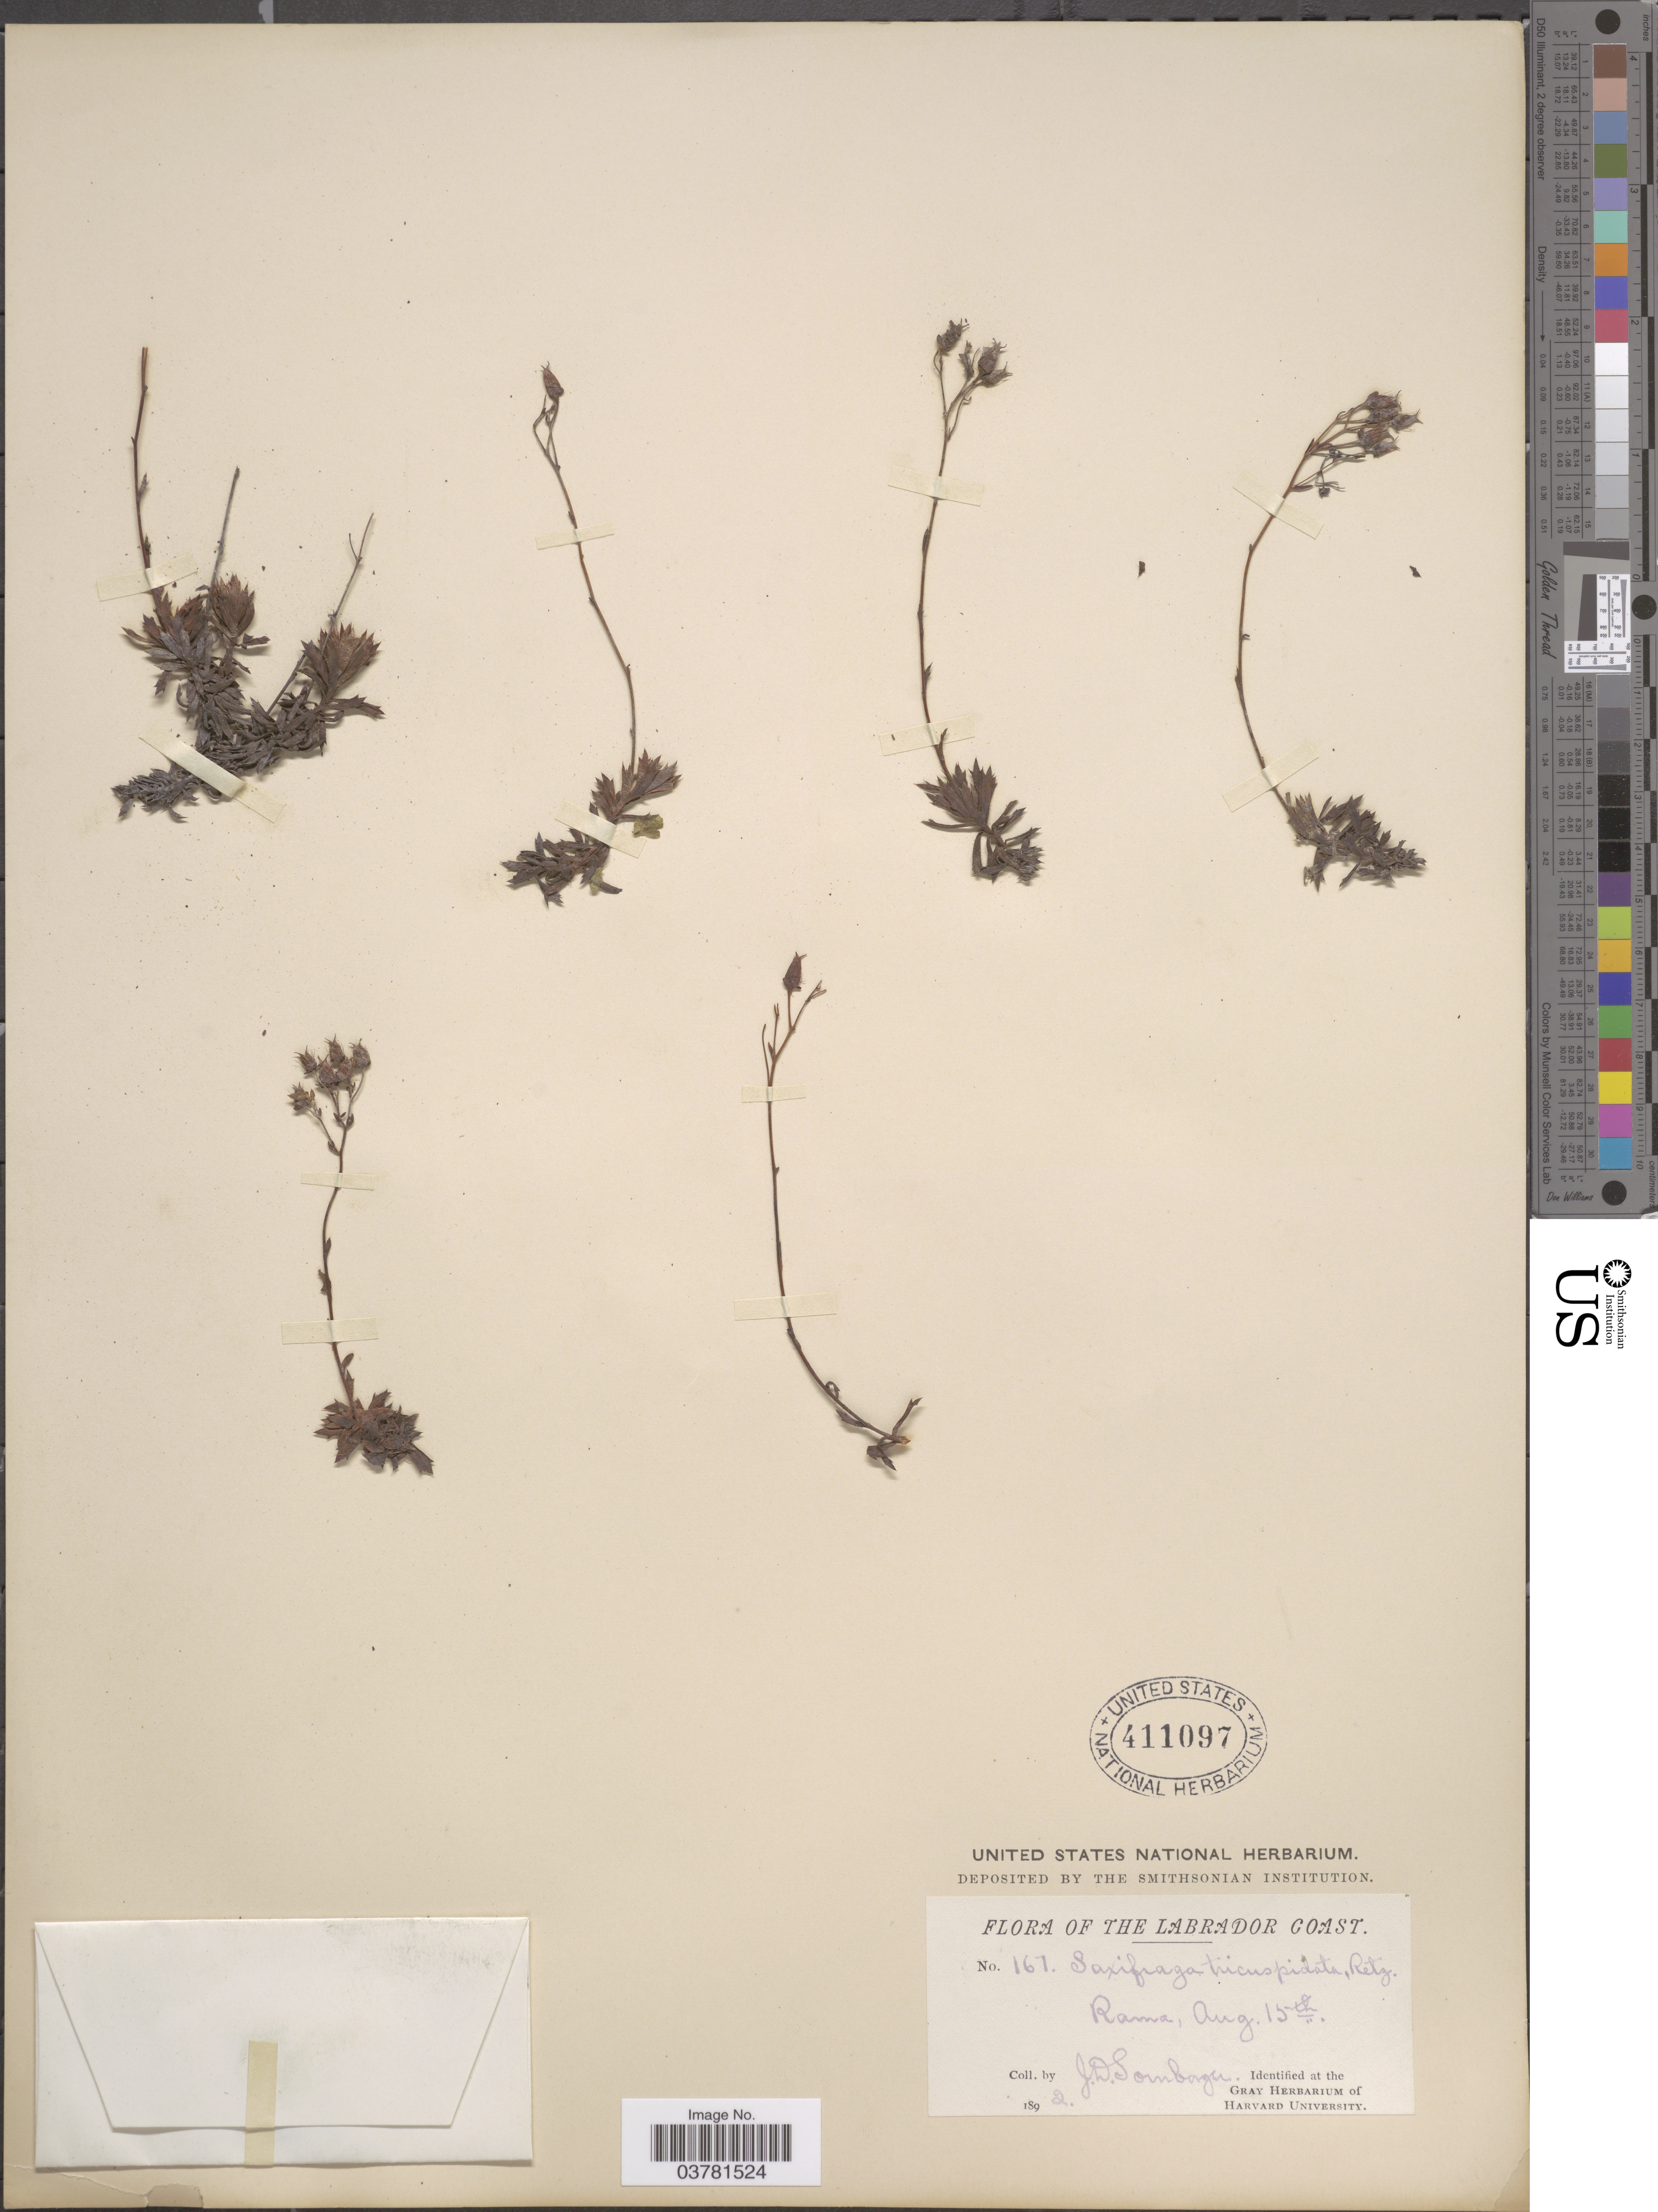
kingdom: Plantae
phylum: Tracheophyta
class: Magnoliopsida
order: Saxifragales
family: Saxifragaceae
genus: Saxifraga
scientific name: Saxifraga tricuspidata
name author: Rottb.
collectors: J. Sornborger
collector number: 161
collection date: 1892-08-15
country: Canada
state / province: Newfoundland and Labrador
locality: The Labrador Coast. Rama.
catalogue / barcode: US 411097